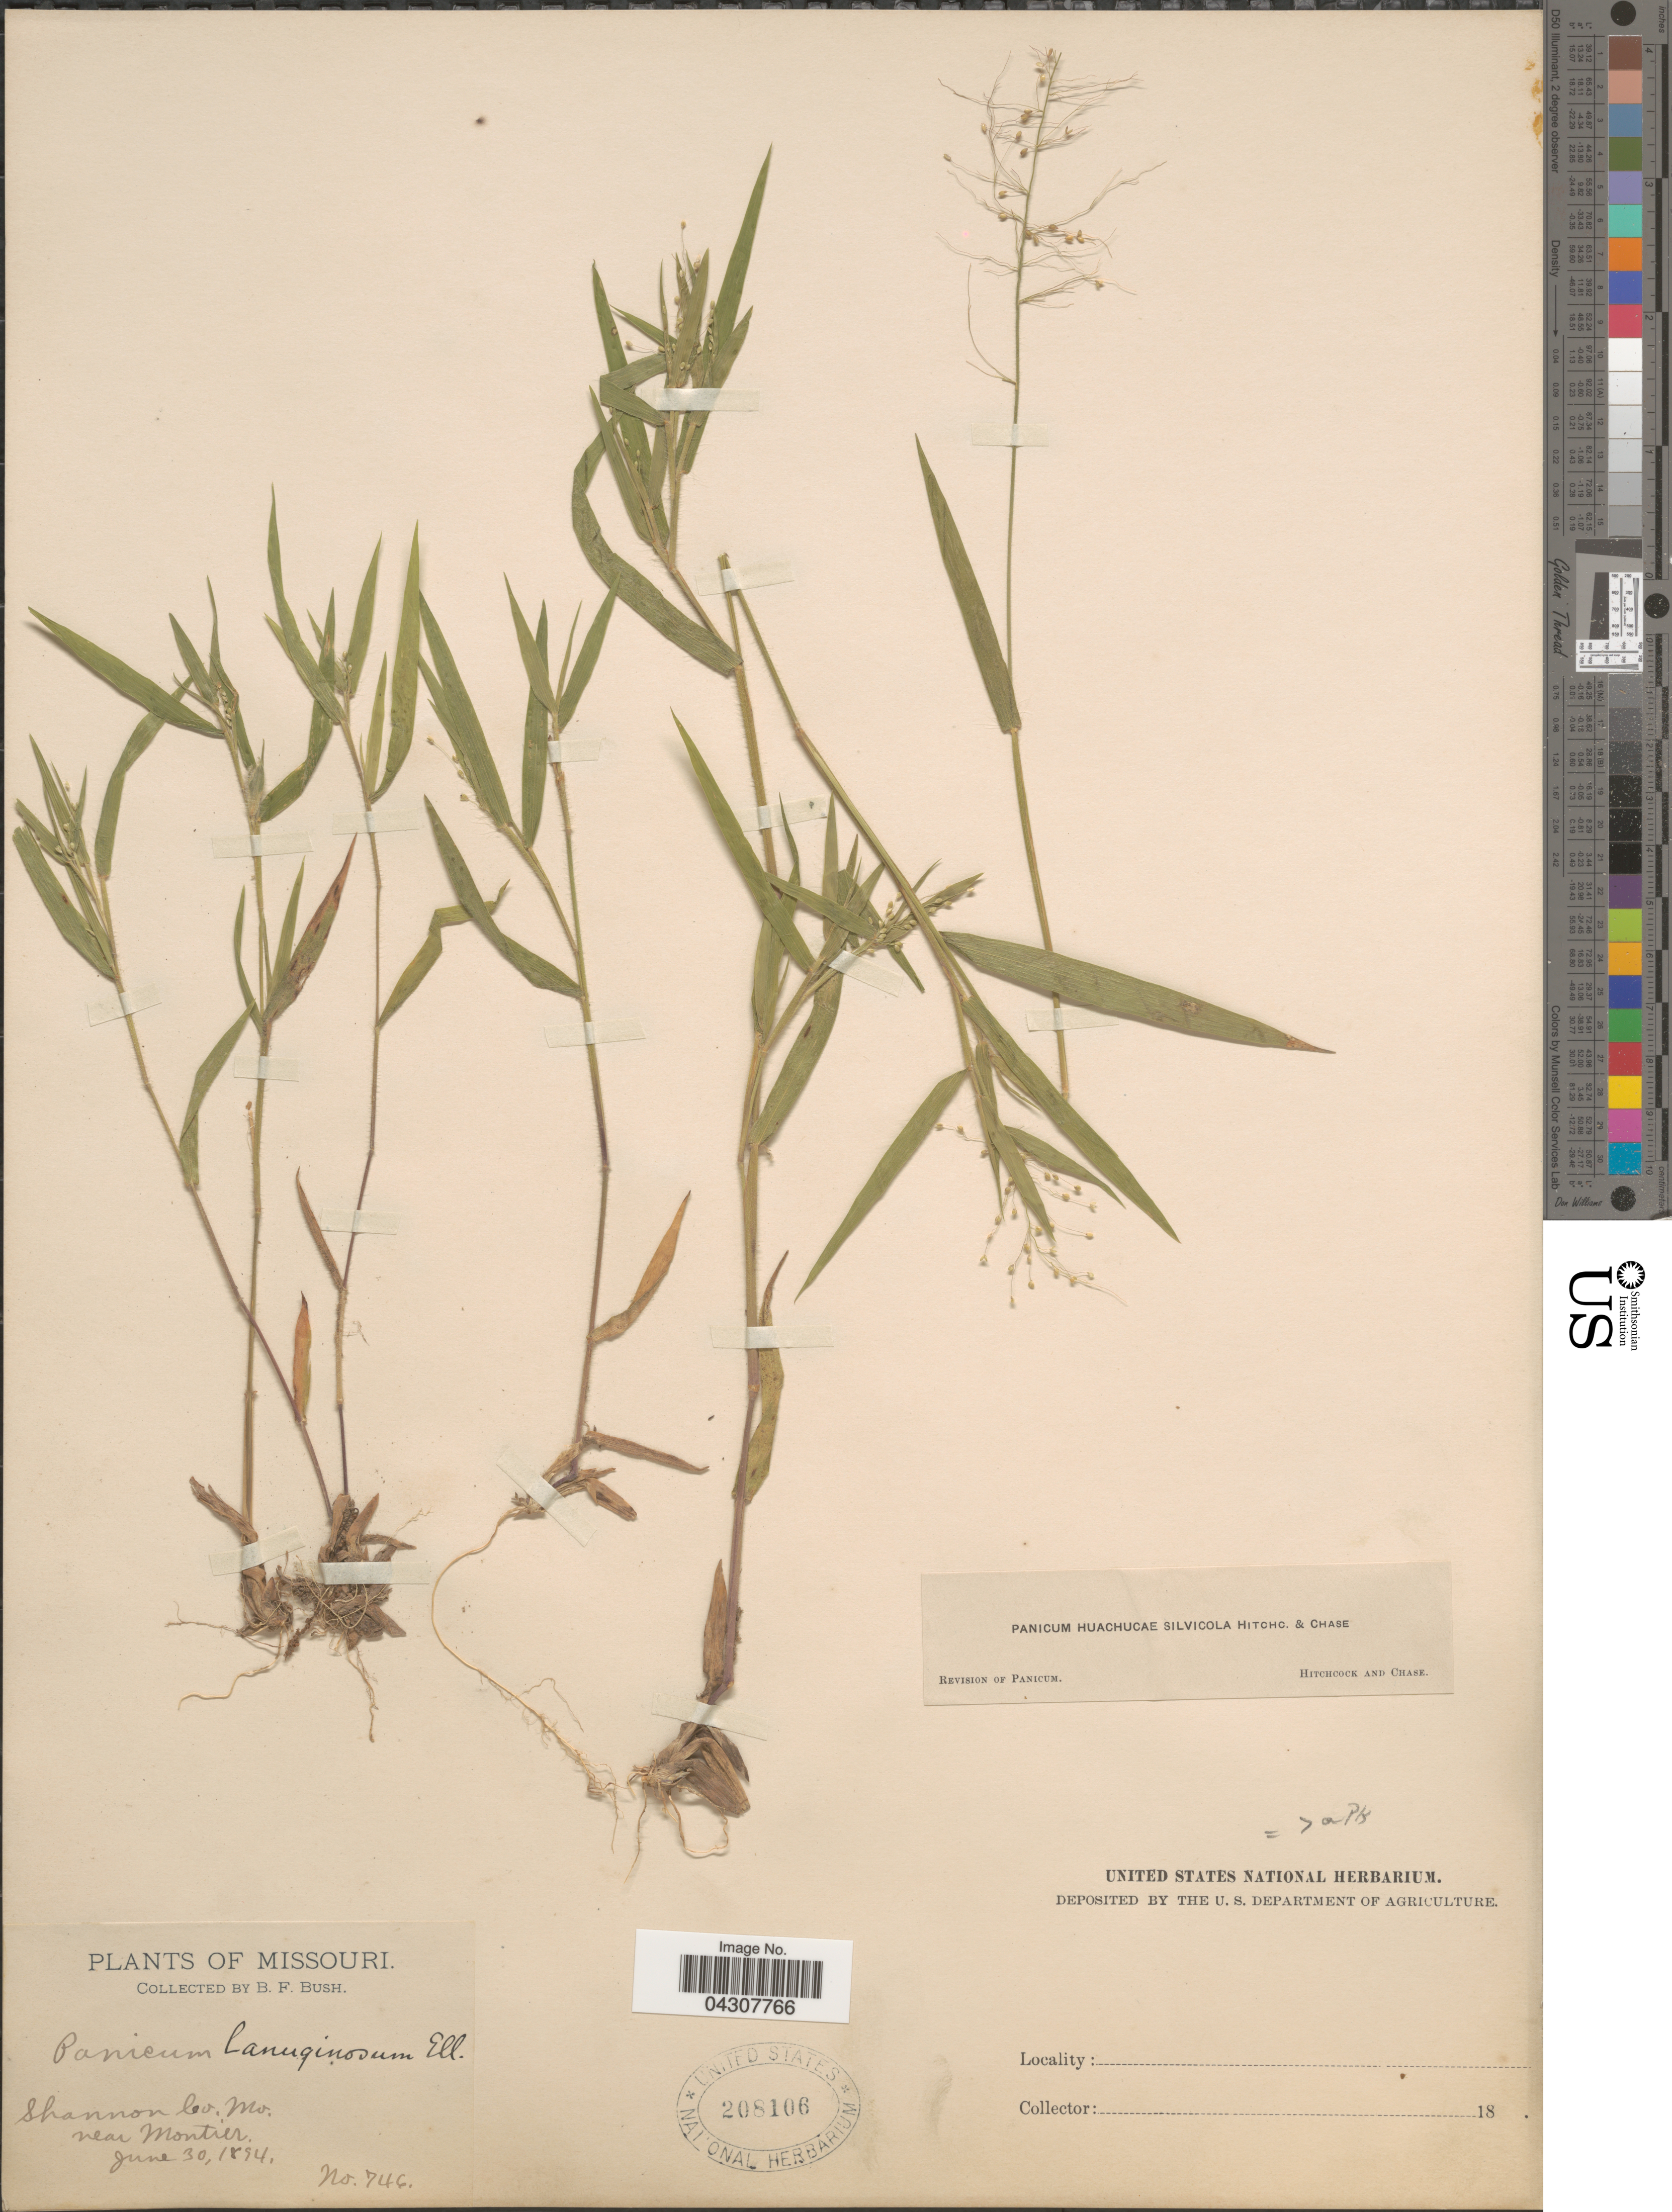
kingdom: Plantae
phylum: Tracheophyta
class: Liliopsida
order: Poales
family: Poaceae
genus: Dichanthelium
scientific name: Dichanthelium acuminatum var. acuminatum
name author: (Sw.) Gould & C.A. Clark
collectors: B. F. Bush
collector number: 746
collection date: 1894-06-30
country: United States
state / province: Missouri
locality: Shannon Co., near Montier.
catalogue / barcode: US 208106